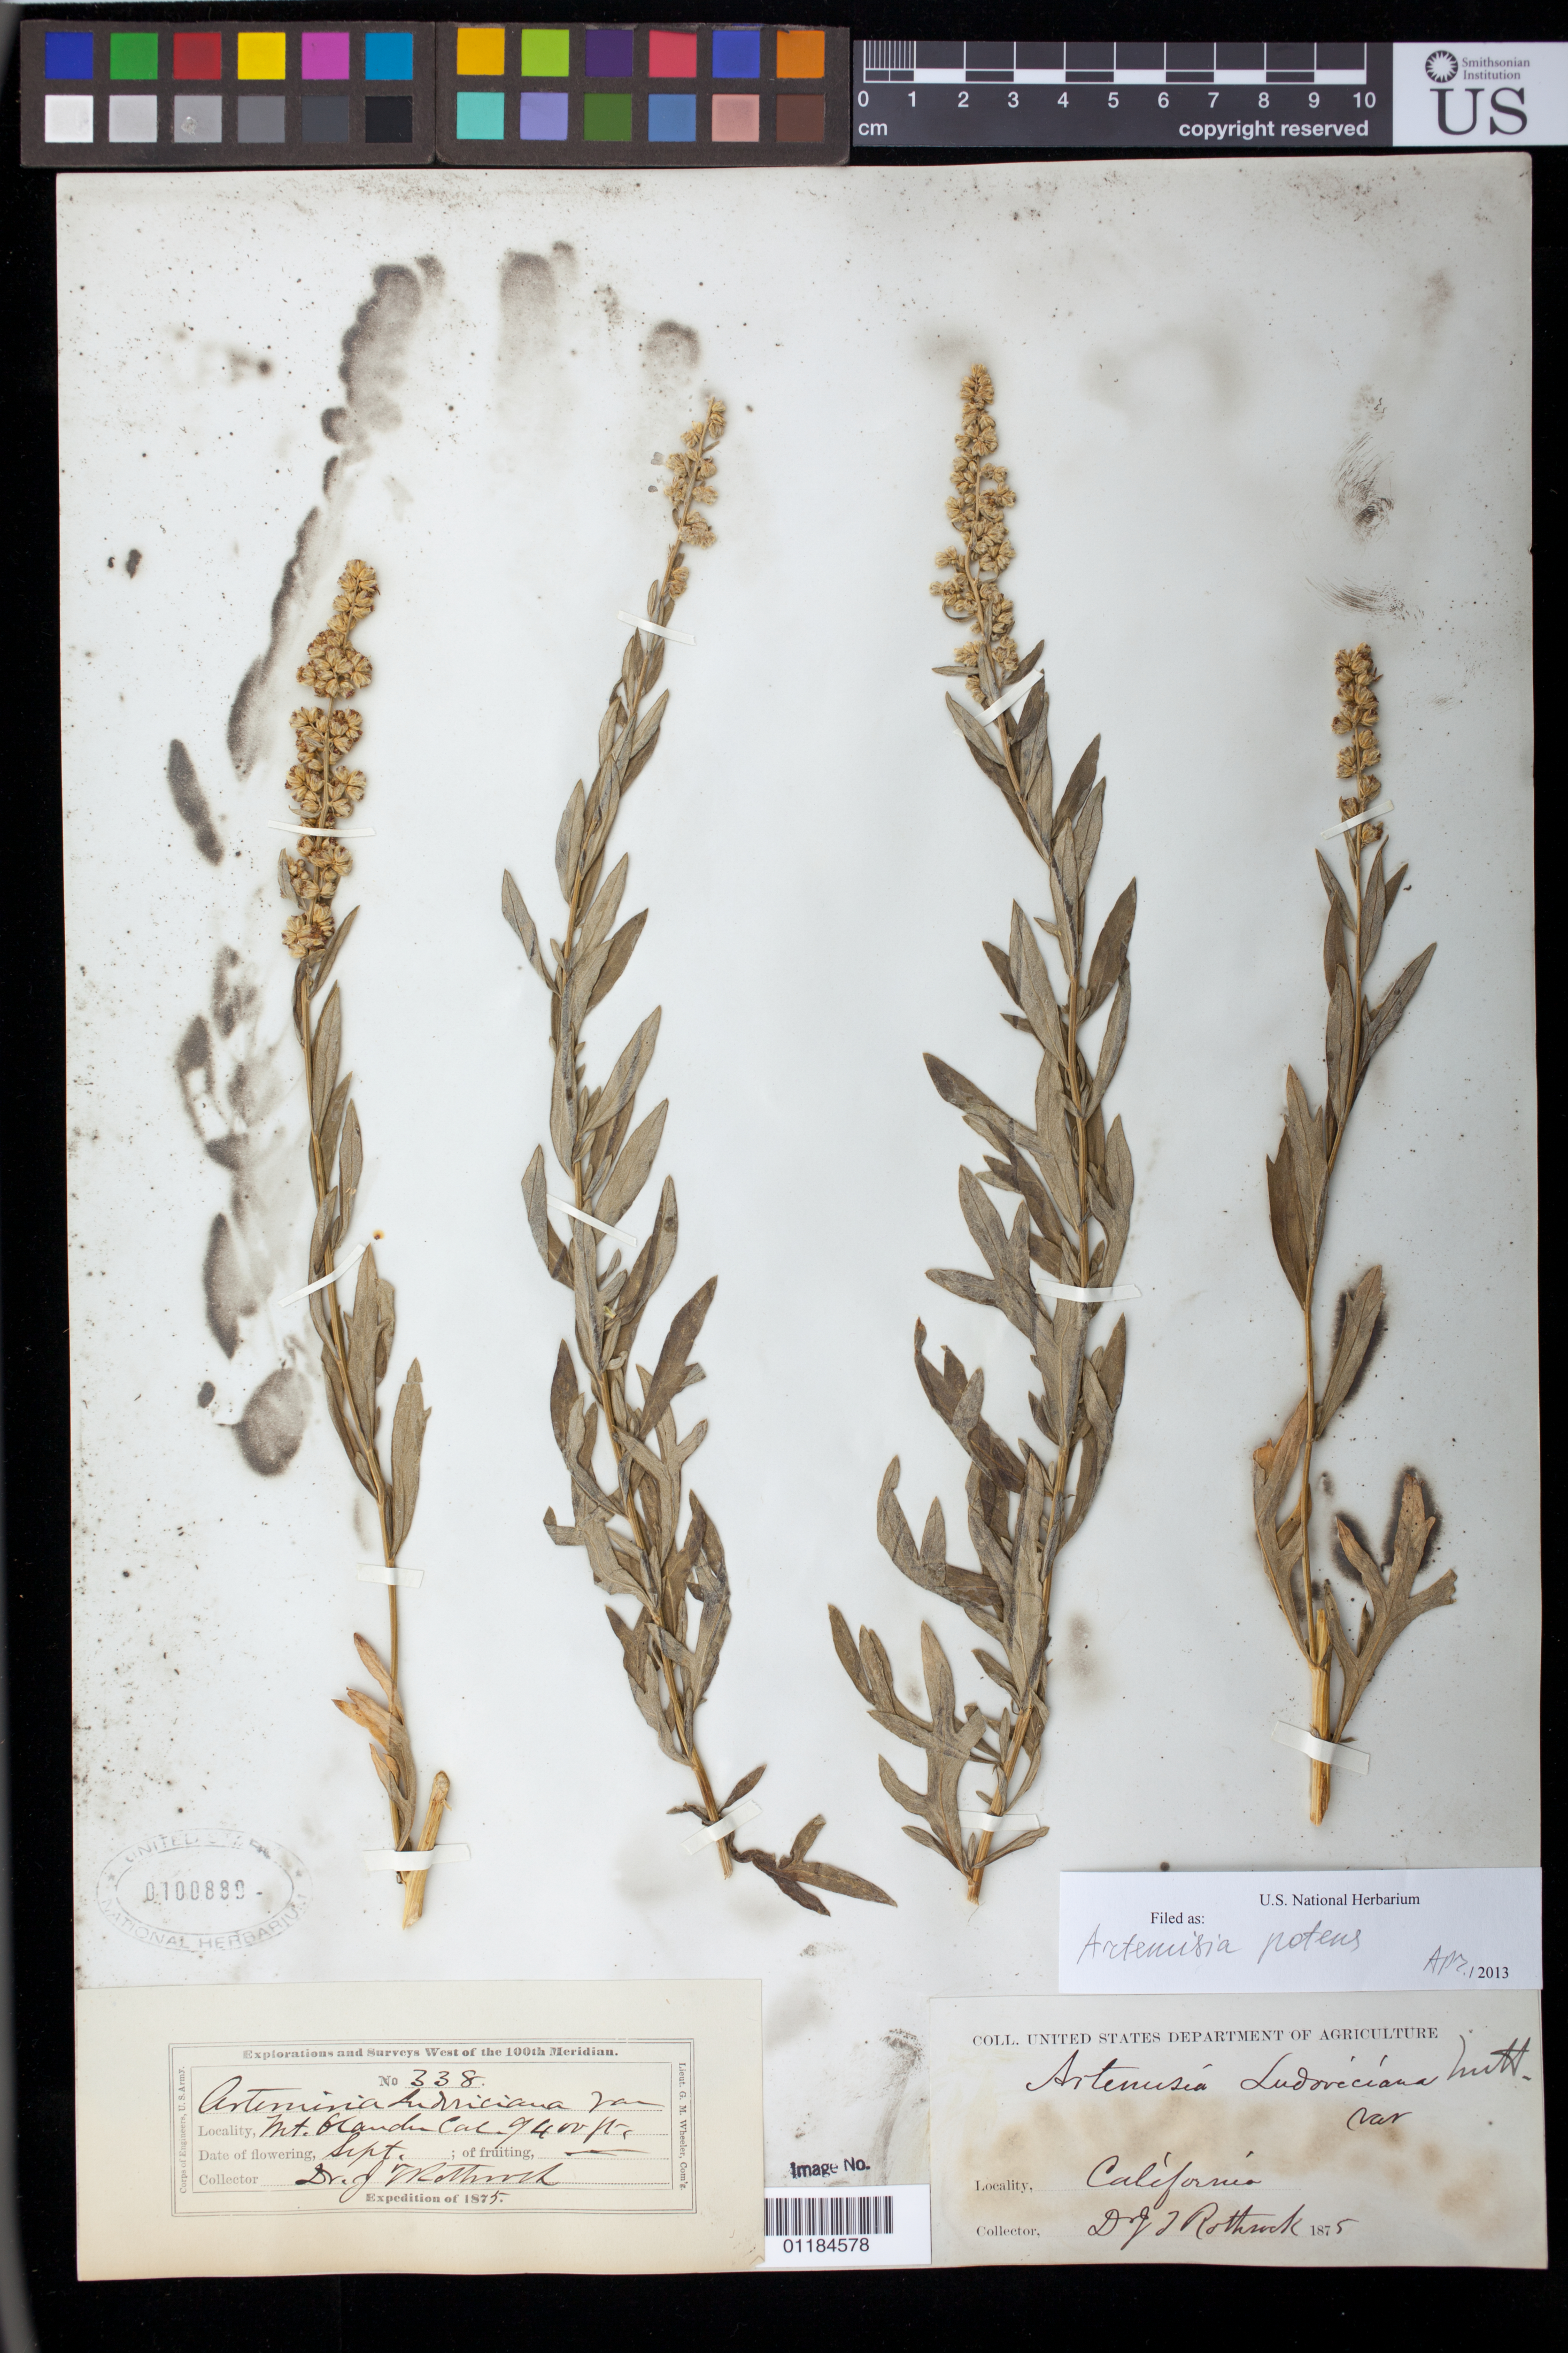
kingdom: Plantae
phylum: Tracheophyta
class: Magnoliopsida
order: Asterales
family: Asteraceae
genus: Artemisia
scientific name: Artemisia potens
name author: A. Nelson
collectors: J. T. Rothrock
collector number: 338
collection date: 1875-09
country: United States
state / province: California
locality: Mt. Olander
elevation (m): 2865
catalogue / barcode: US 100899